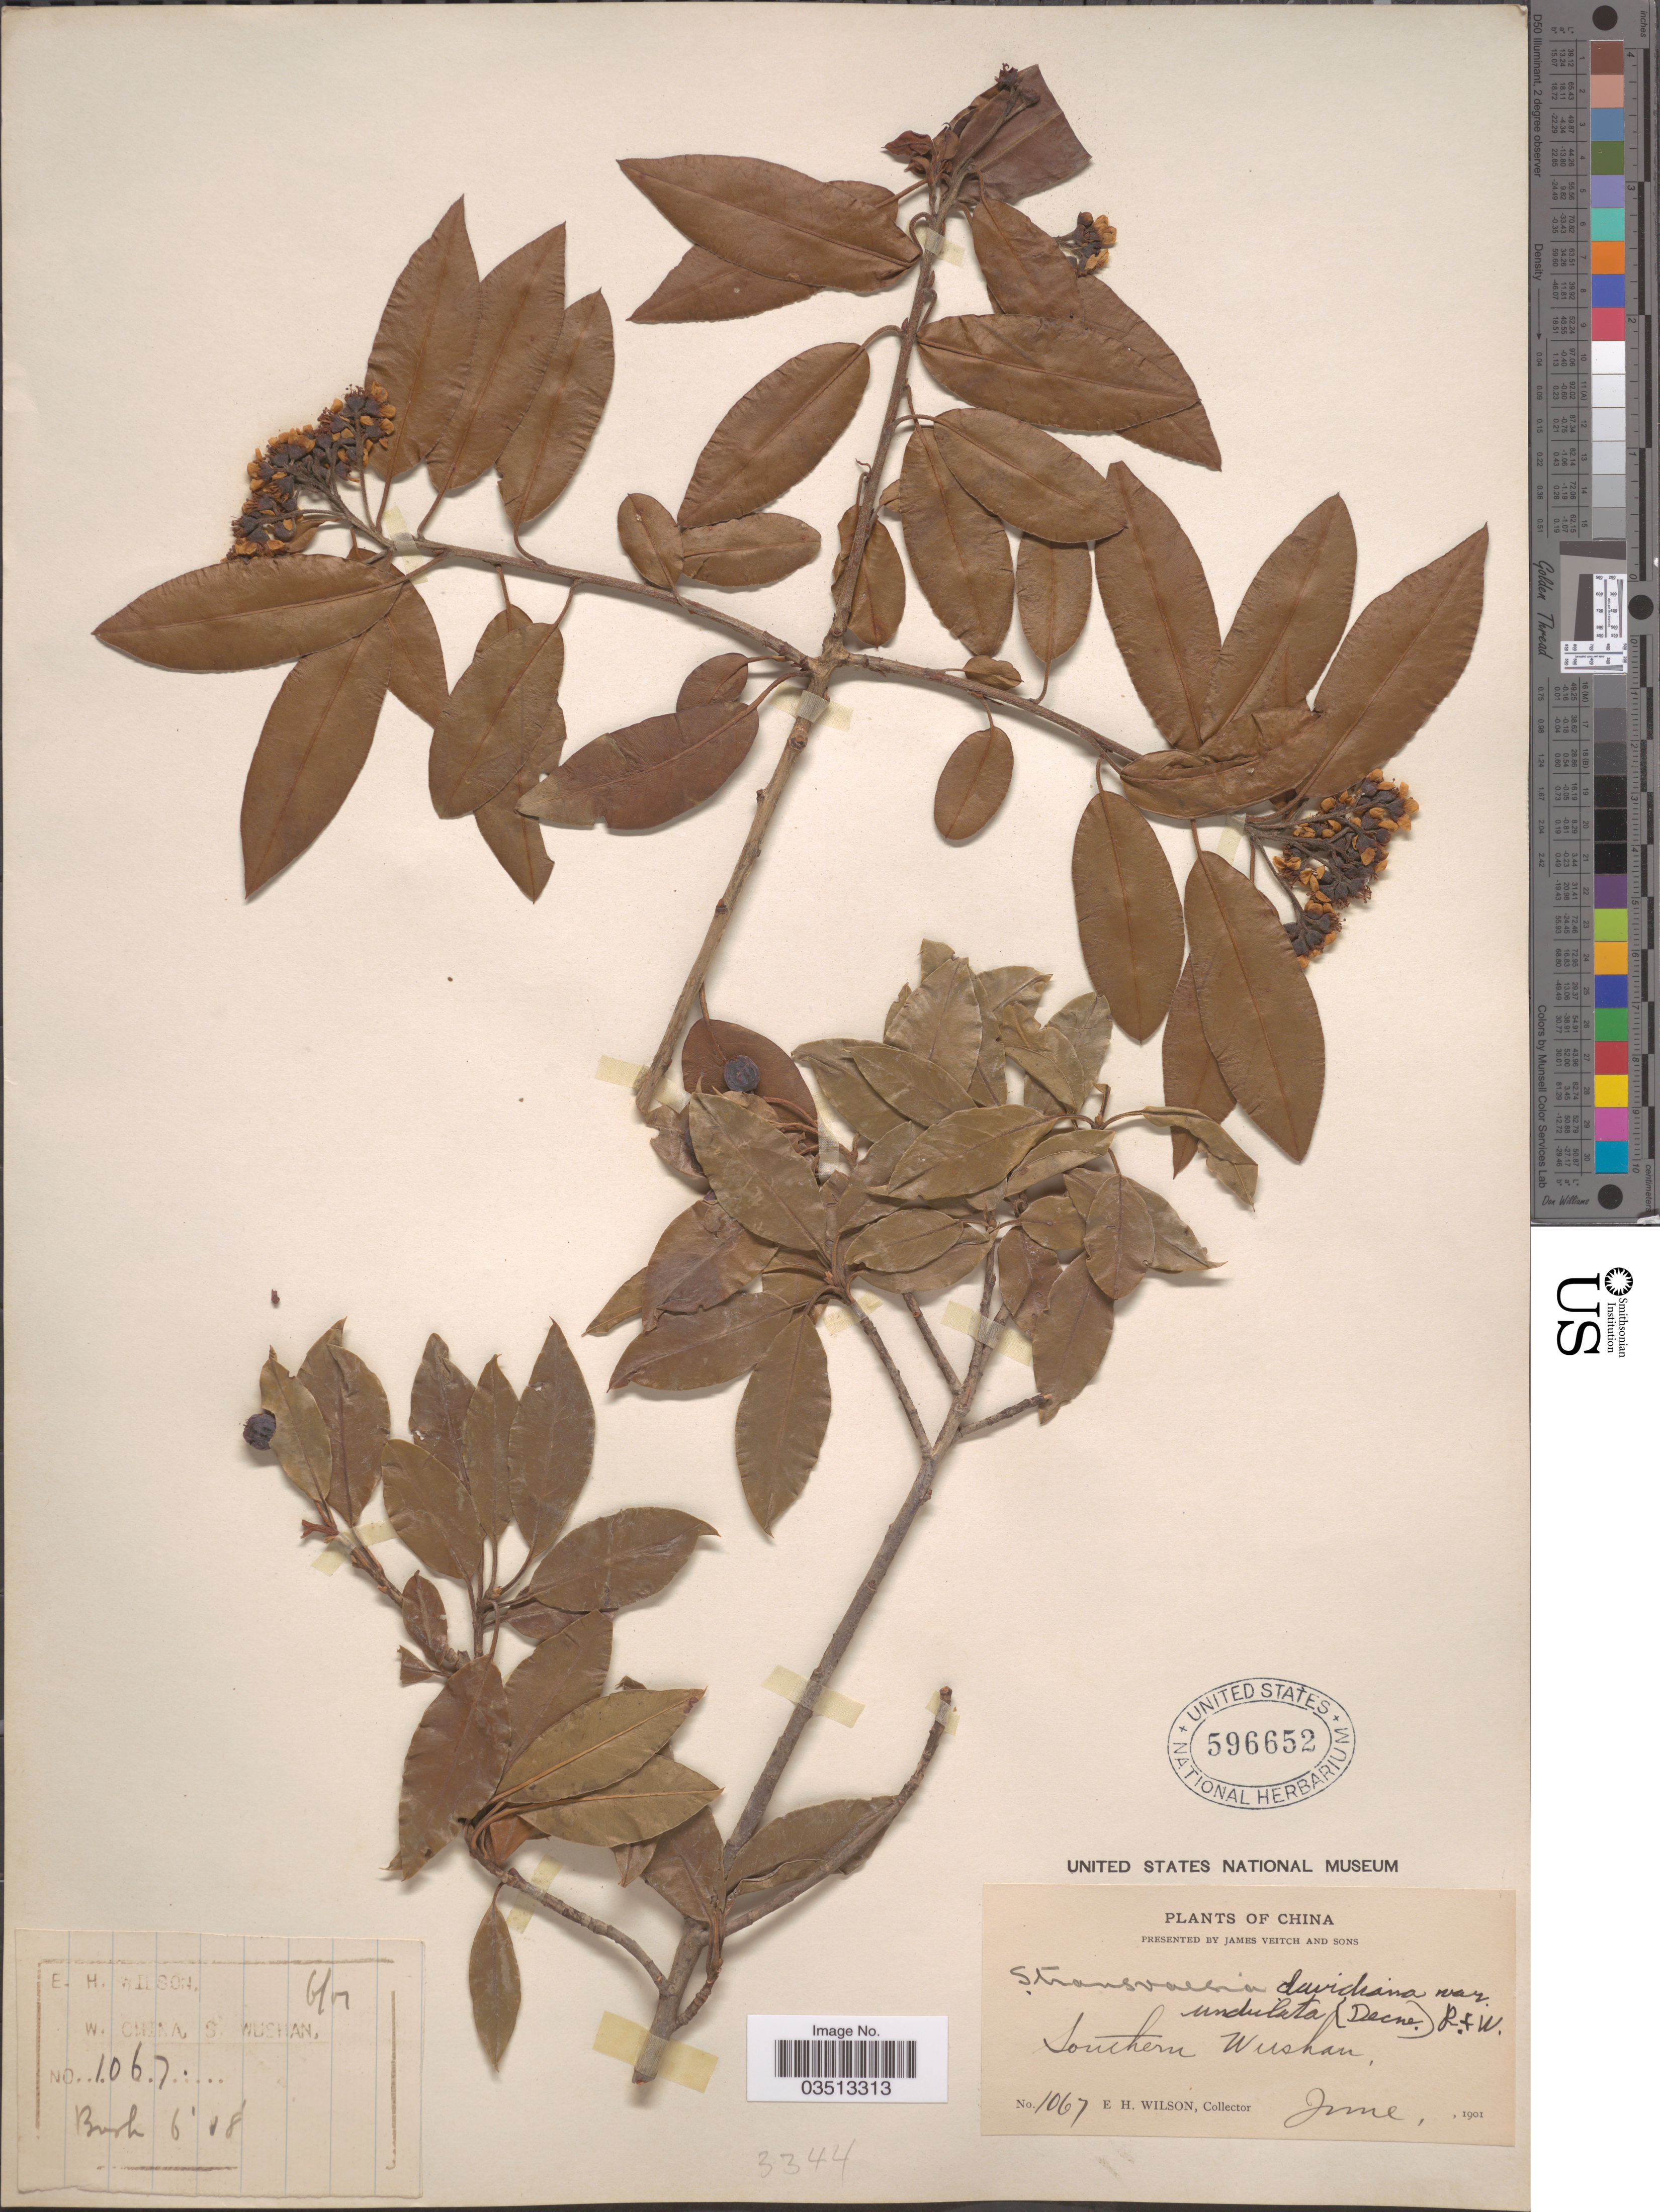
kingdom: Plantae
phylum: Tracheophyta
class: Magnoliopsida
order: Rosales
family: Rosaceae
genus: Stranvaesia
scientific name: Stranvaesia davidiana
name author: Decne.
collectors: E. Wilson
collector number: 1067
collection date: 1901-06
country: China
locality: W. China. Southern Wushan.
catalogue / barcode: US 596652